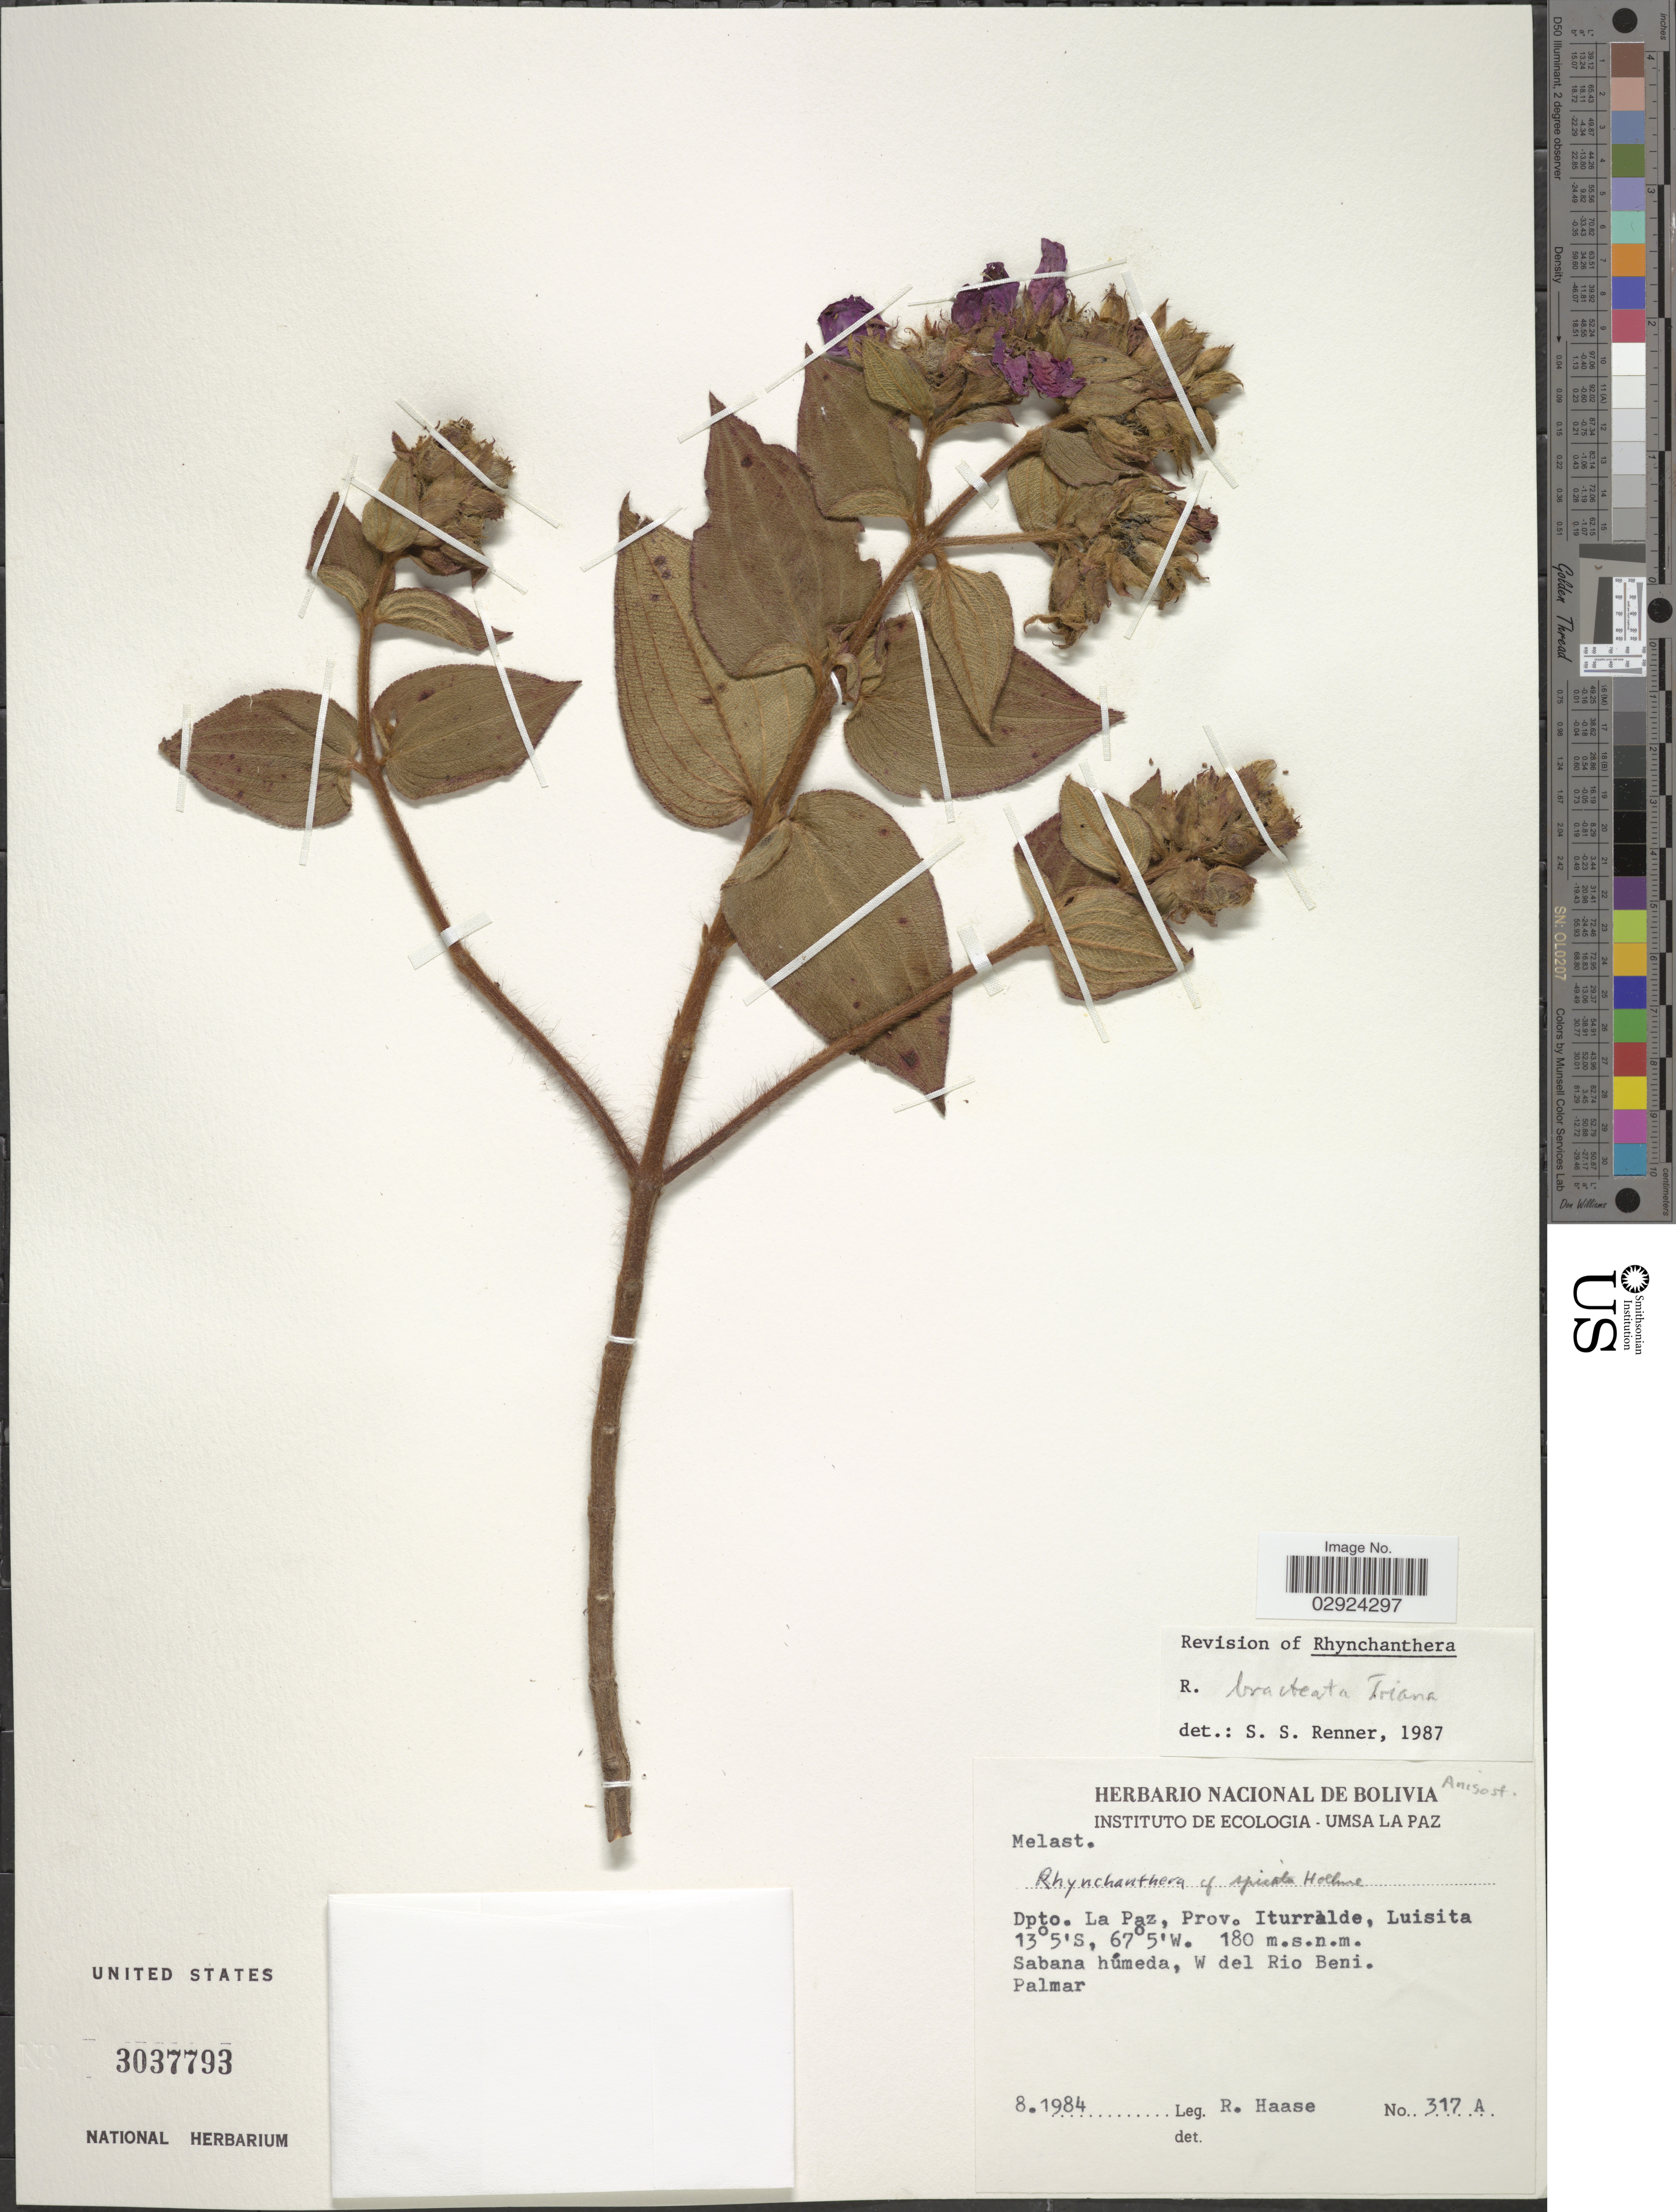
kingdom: Plantae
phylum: Tracheophyta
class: Magnoliopsida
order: Myrtales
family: Melastomataceae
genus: Rhynchanthera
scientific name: Rhynchanthera bracteata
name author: Triana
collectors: R. Haase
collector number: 317 A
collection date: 1984-08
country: Bolivia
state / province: La Paz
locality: Dpto. La Paz, Prov. Iturralde, Luisita.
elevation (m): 180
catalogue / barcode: US 3037793